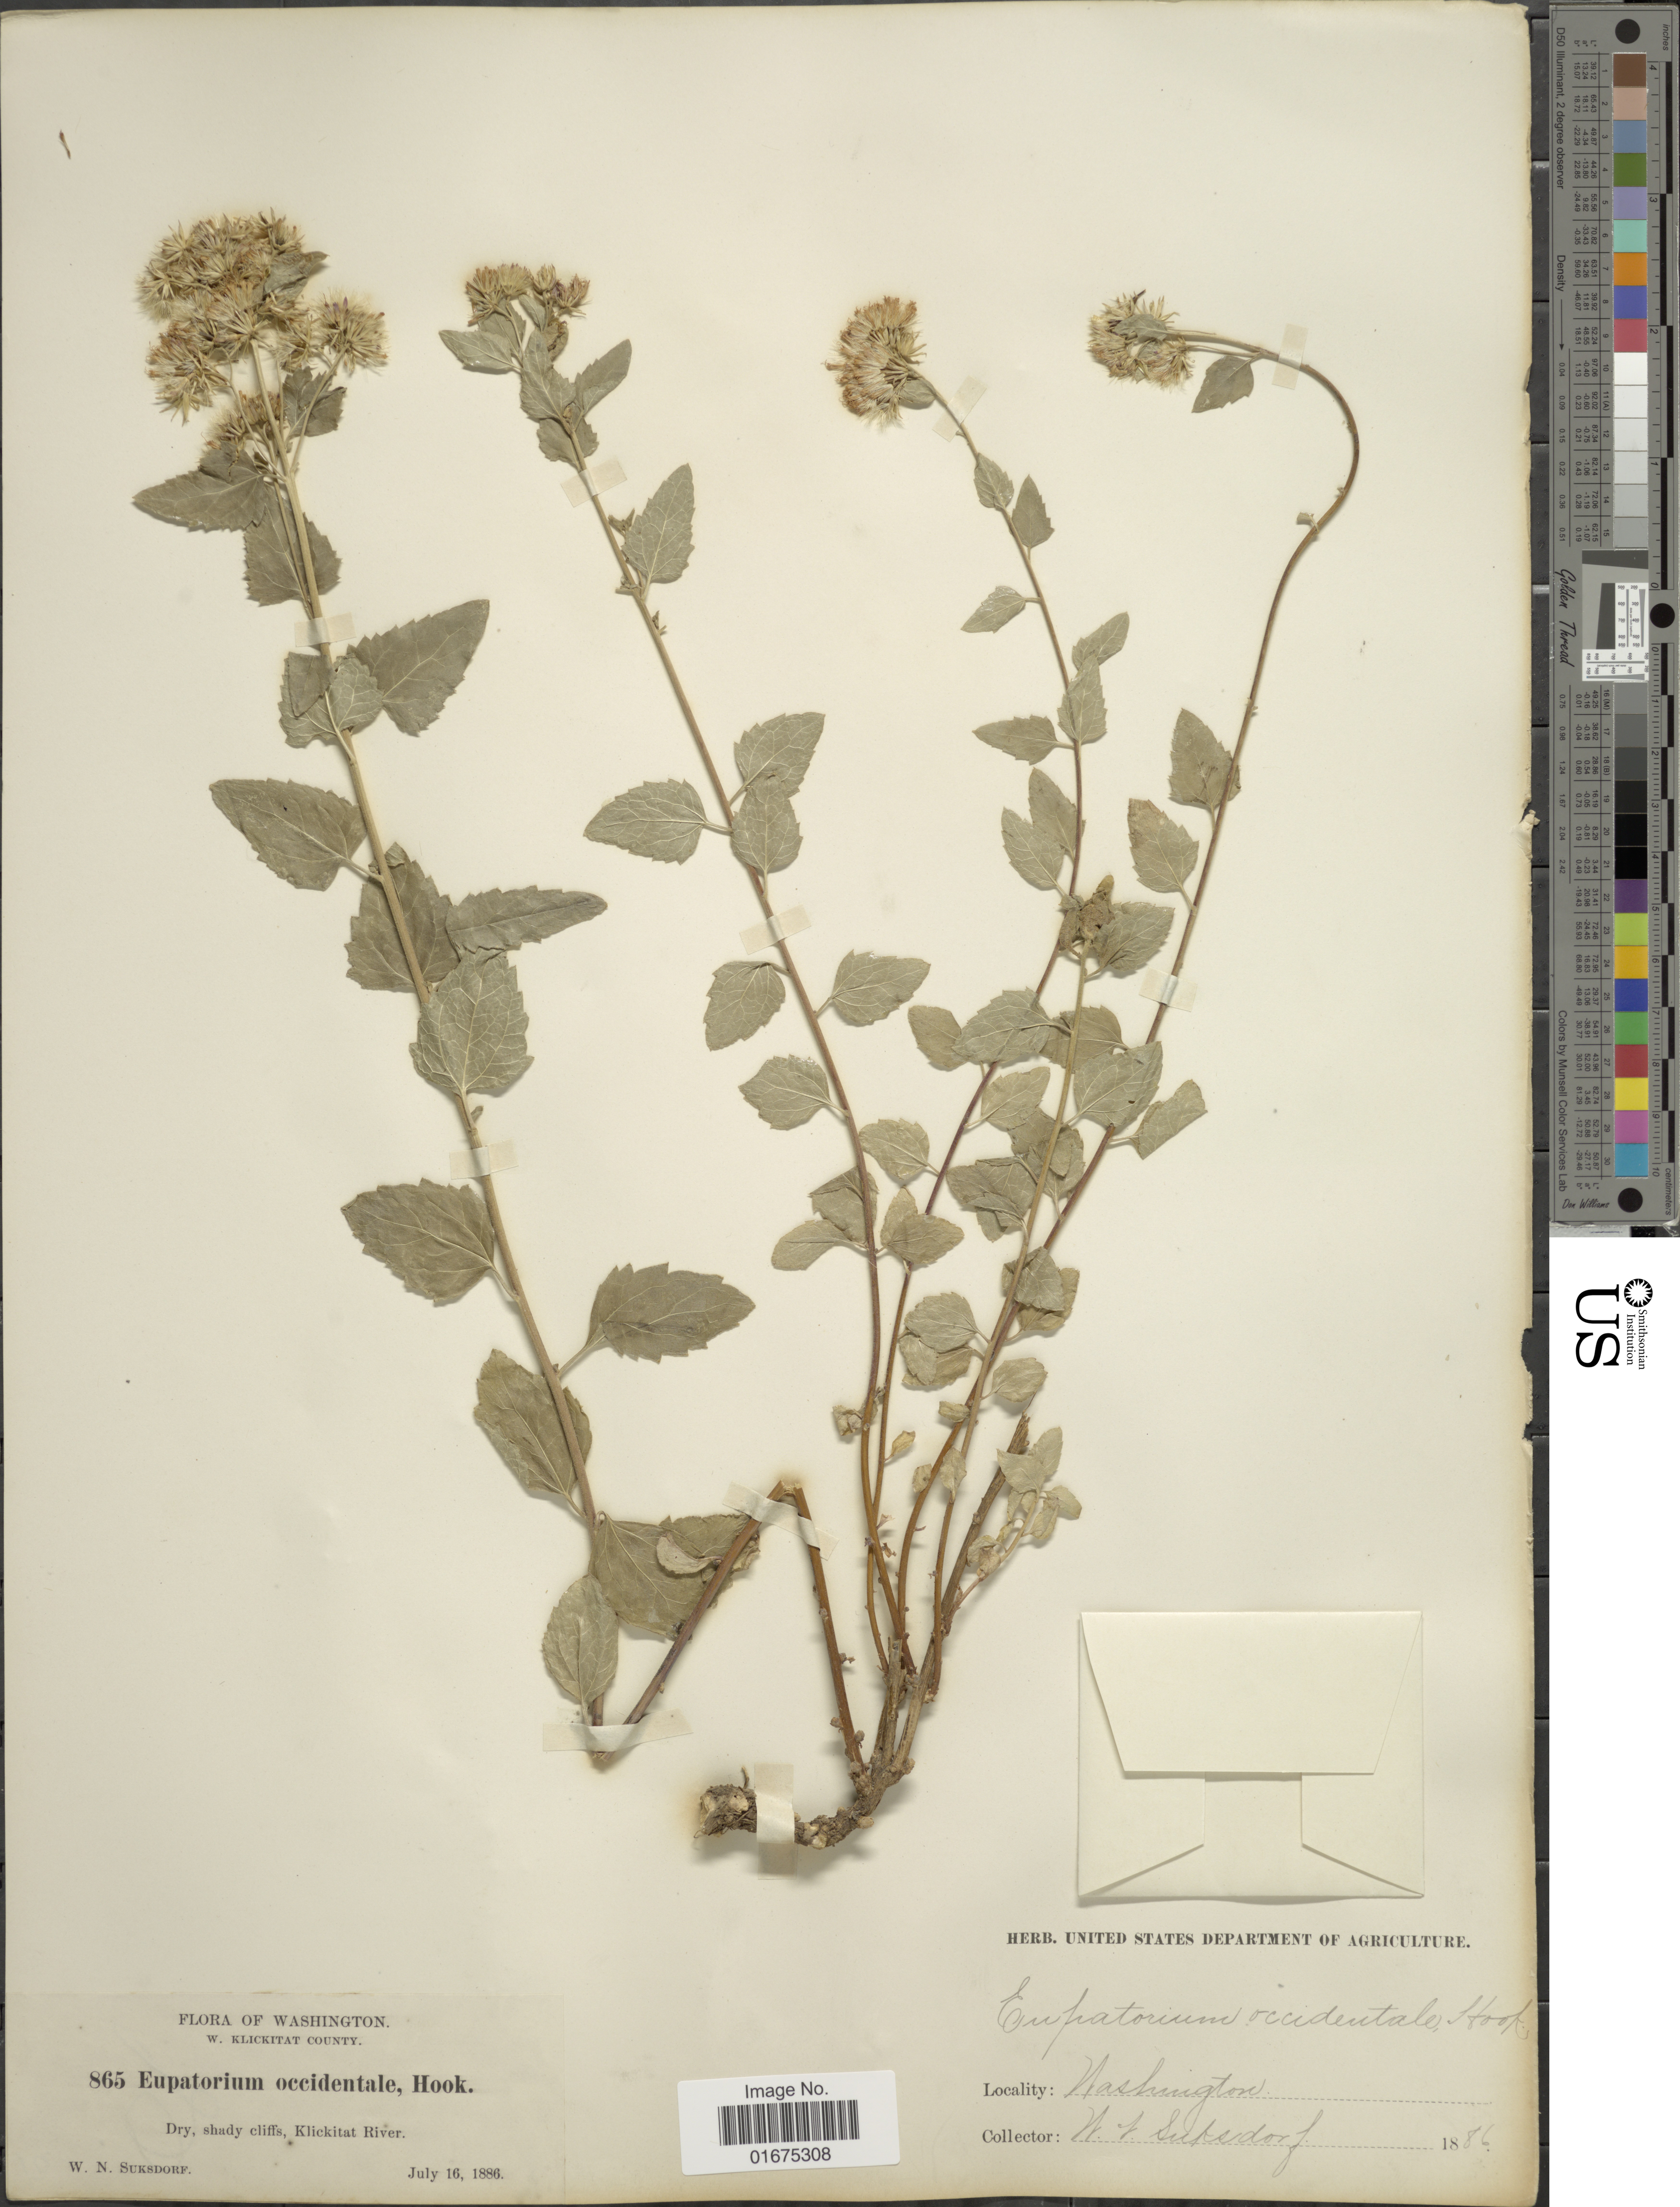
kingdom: Plantae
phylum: Tracheophyta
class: Magnoliopsida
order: Asterales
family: Asteraceae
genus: Ageratina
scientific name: Ageratina occidentalis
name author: (Hook.) R.M. King & H. Rob.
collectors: W. N. Suksdorf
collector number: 865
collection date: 1886-07-16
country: United States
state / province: Washington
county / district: Klickitat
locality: W. Klickitat County, Klickitat River